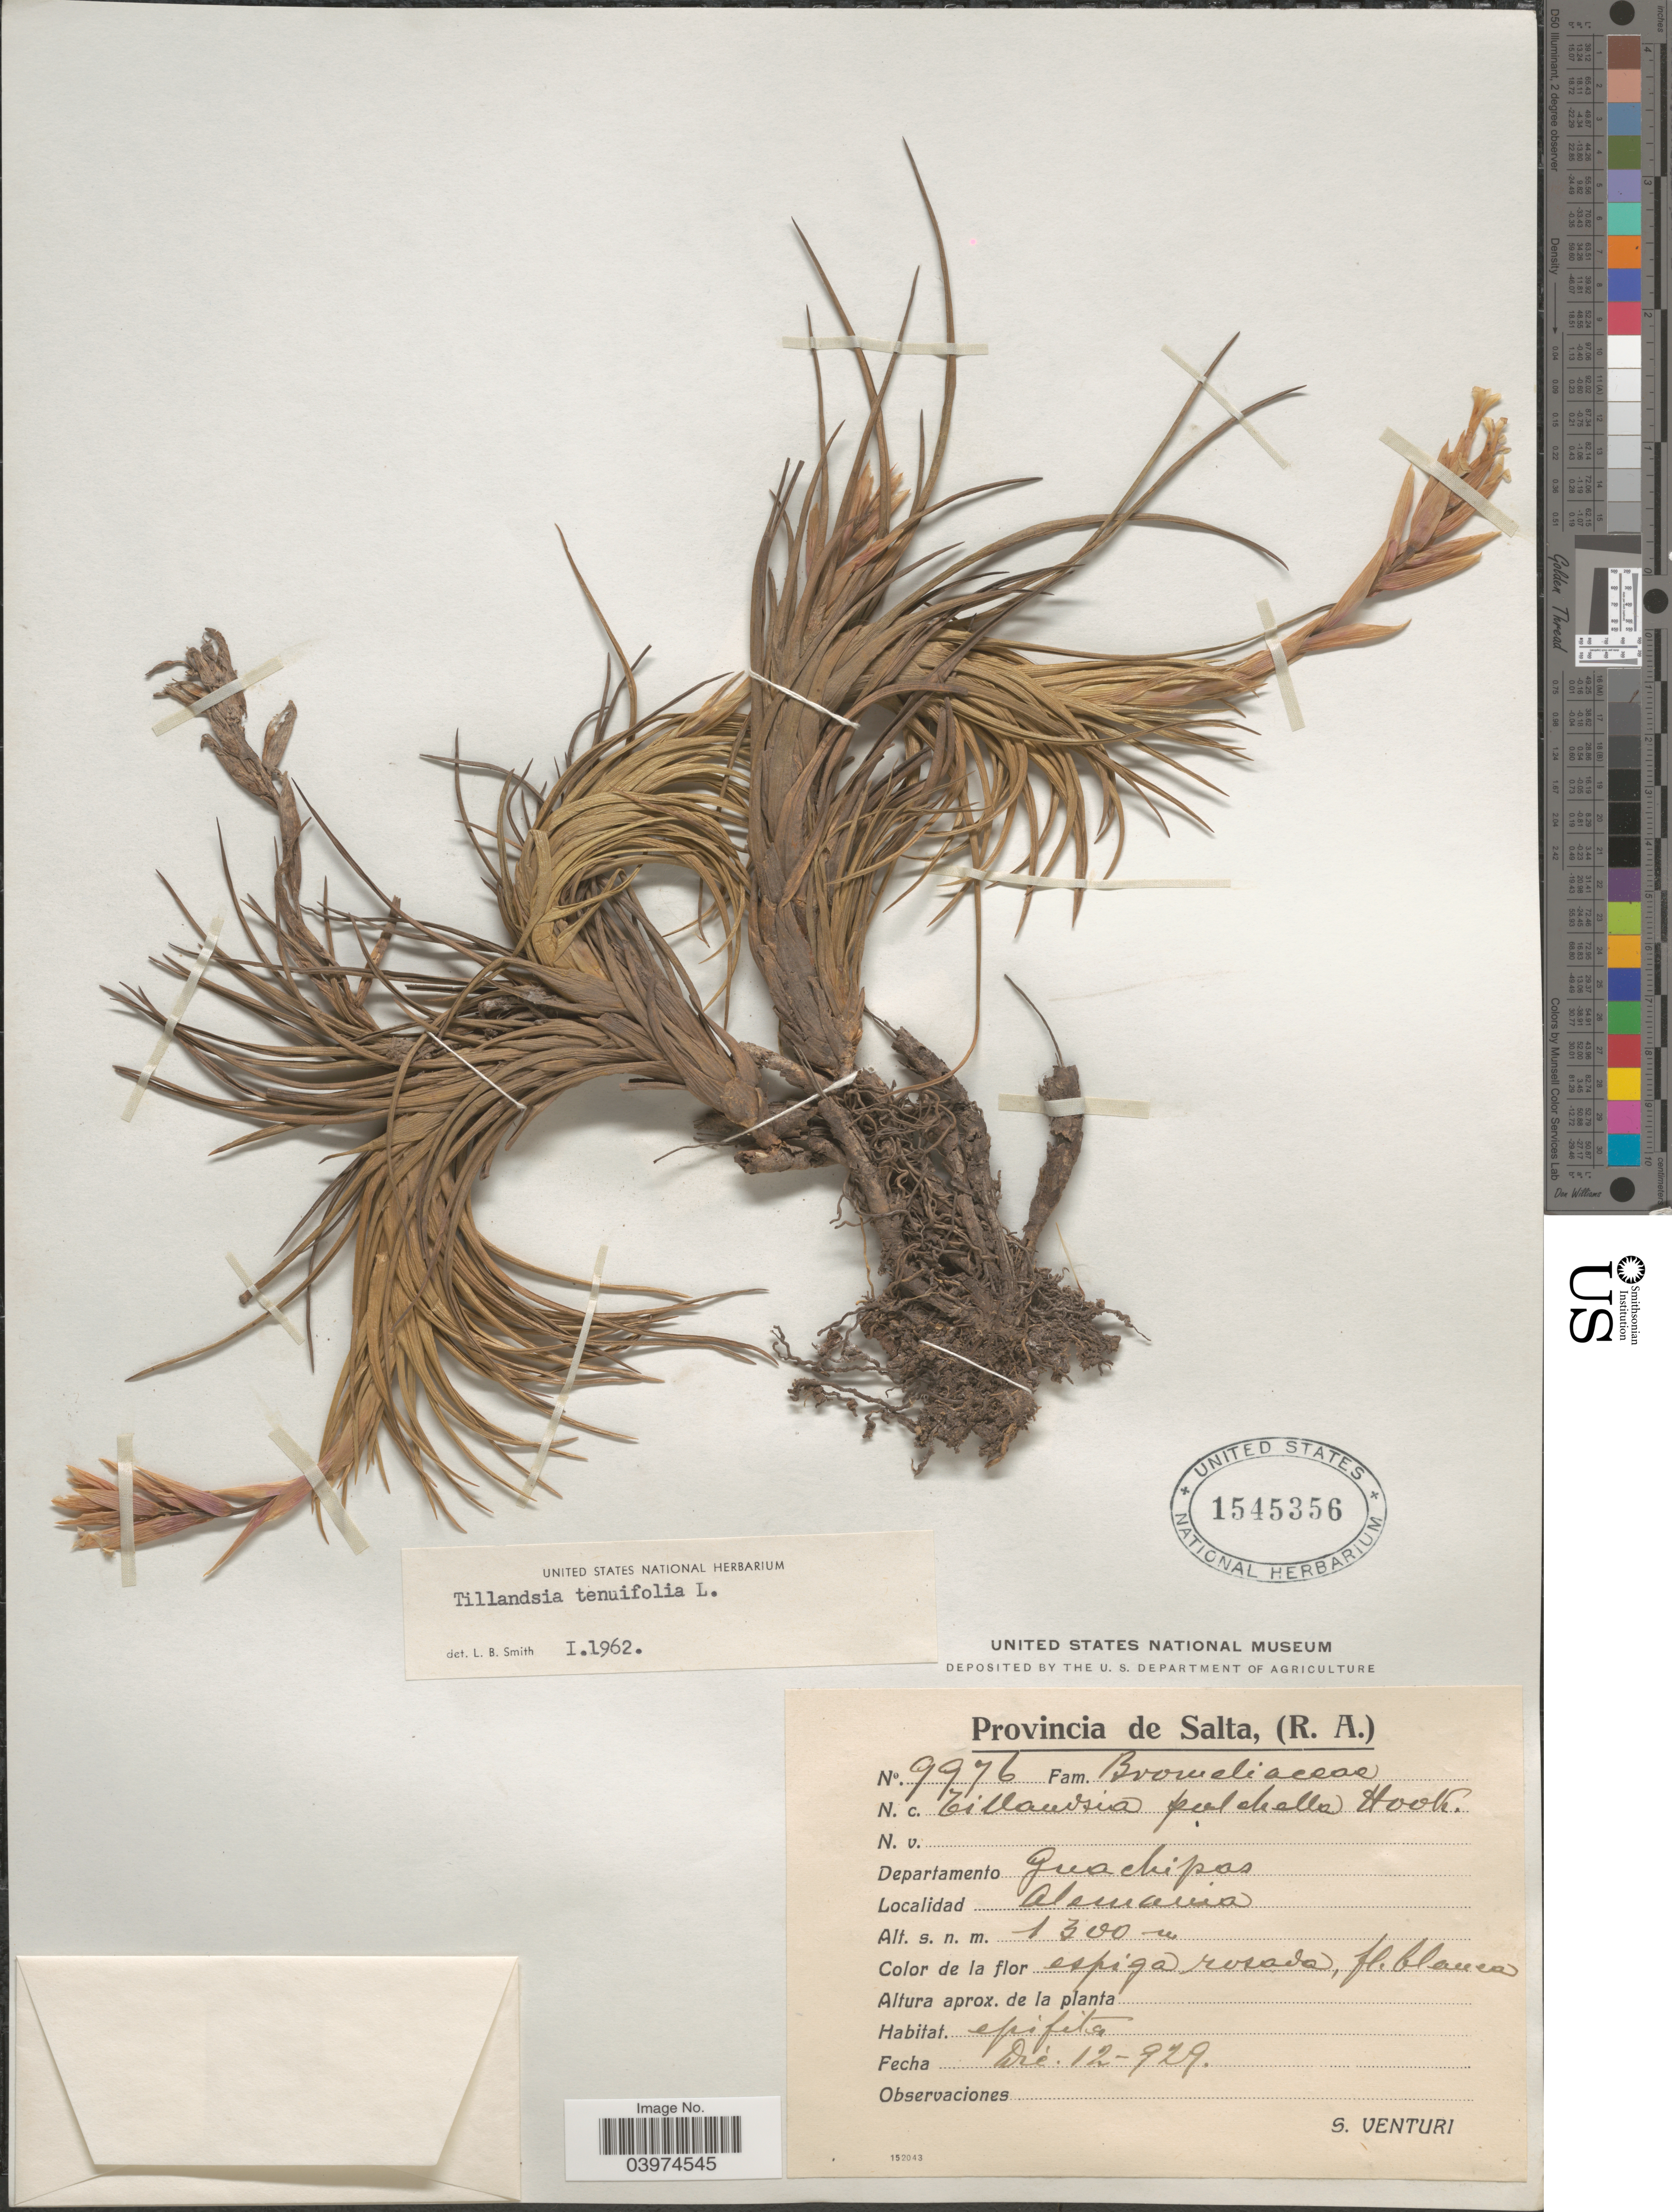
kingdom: Plantae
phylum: Tracheophyta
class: Liliopsida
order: Poales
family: Bromeliaceae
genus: Tillandsia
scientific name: Tillandsia tenuifolia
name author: L.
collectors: S. Venturi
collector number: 9976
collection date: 1929-12-12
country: Argentina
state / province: Salta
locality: (R.A.). Departamento Guachipas. Alemania.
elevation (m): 1300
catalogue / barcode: US 1545356